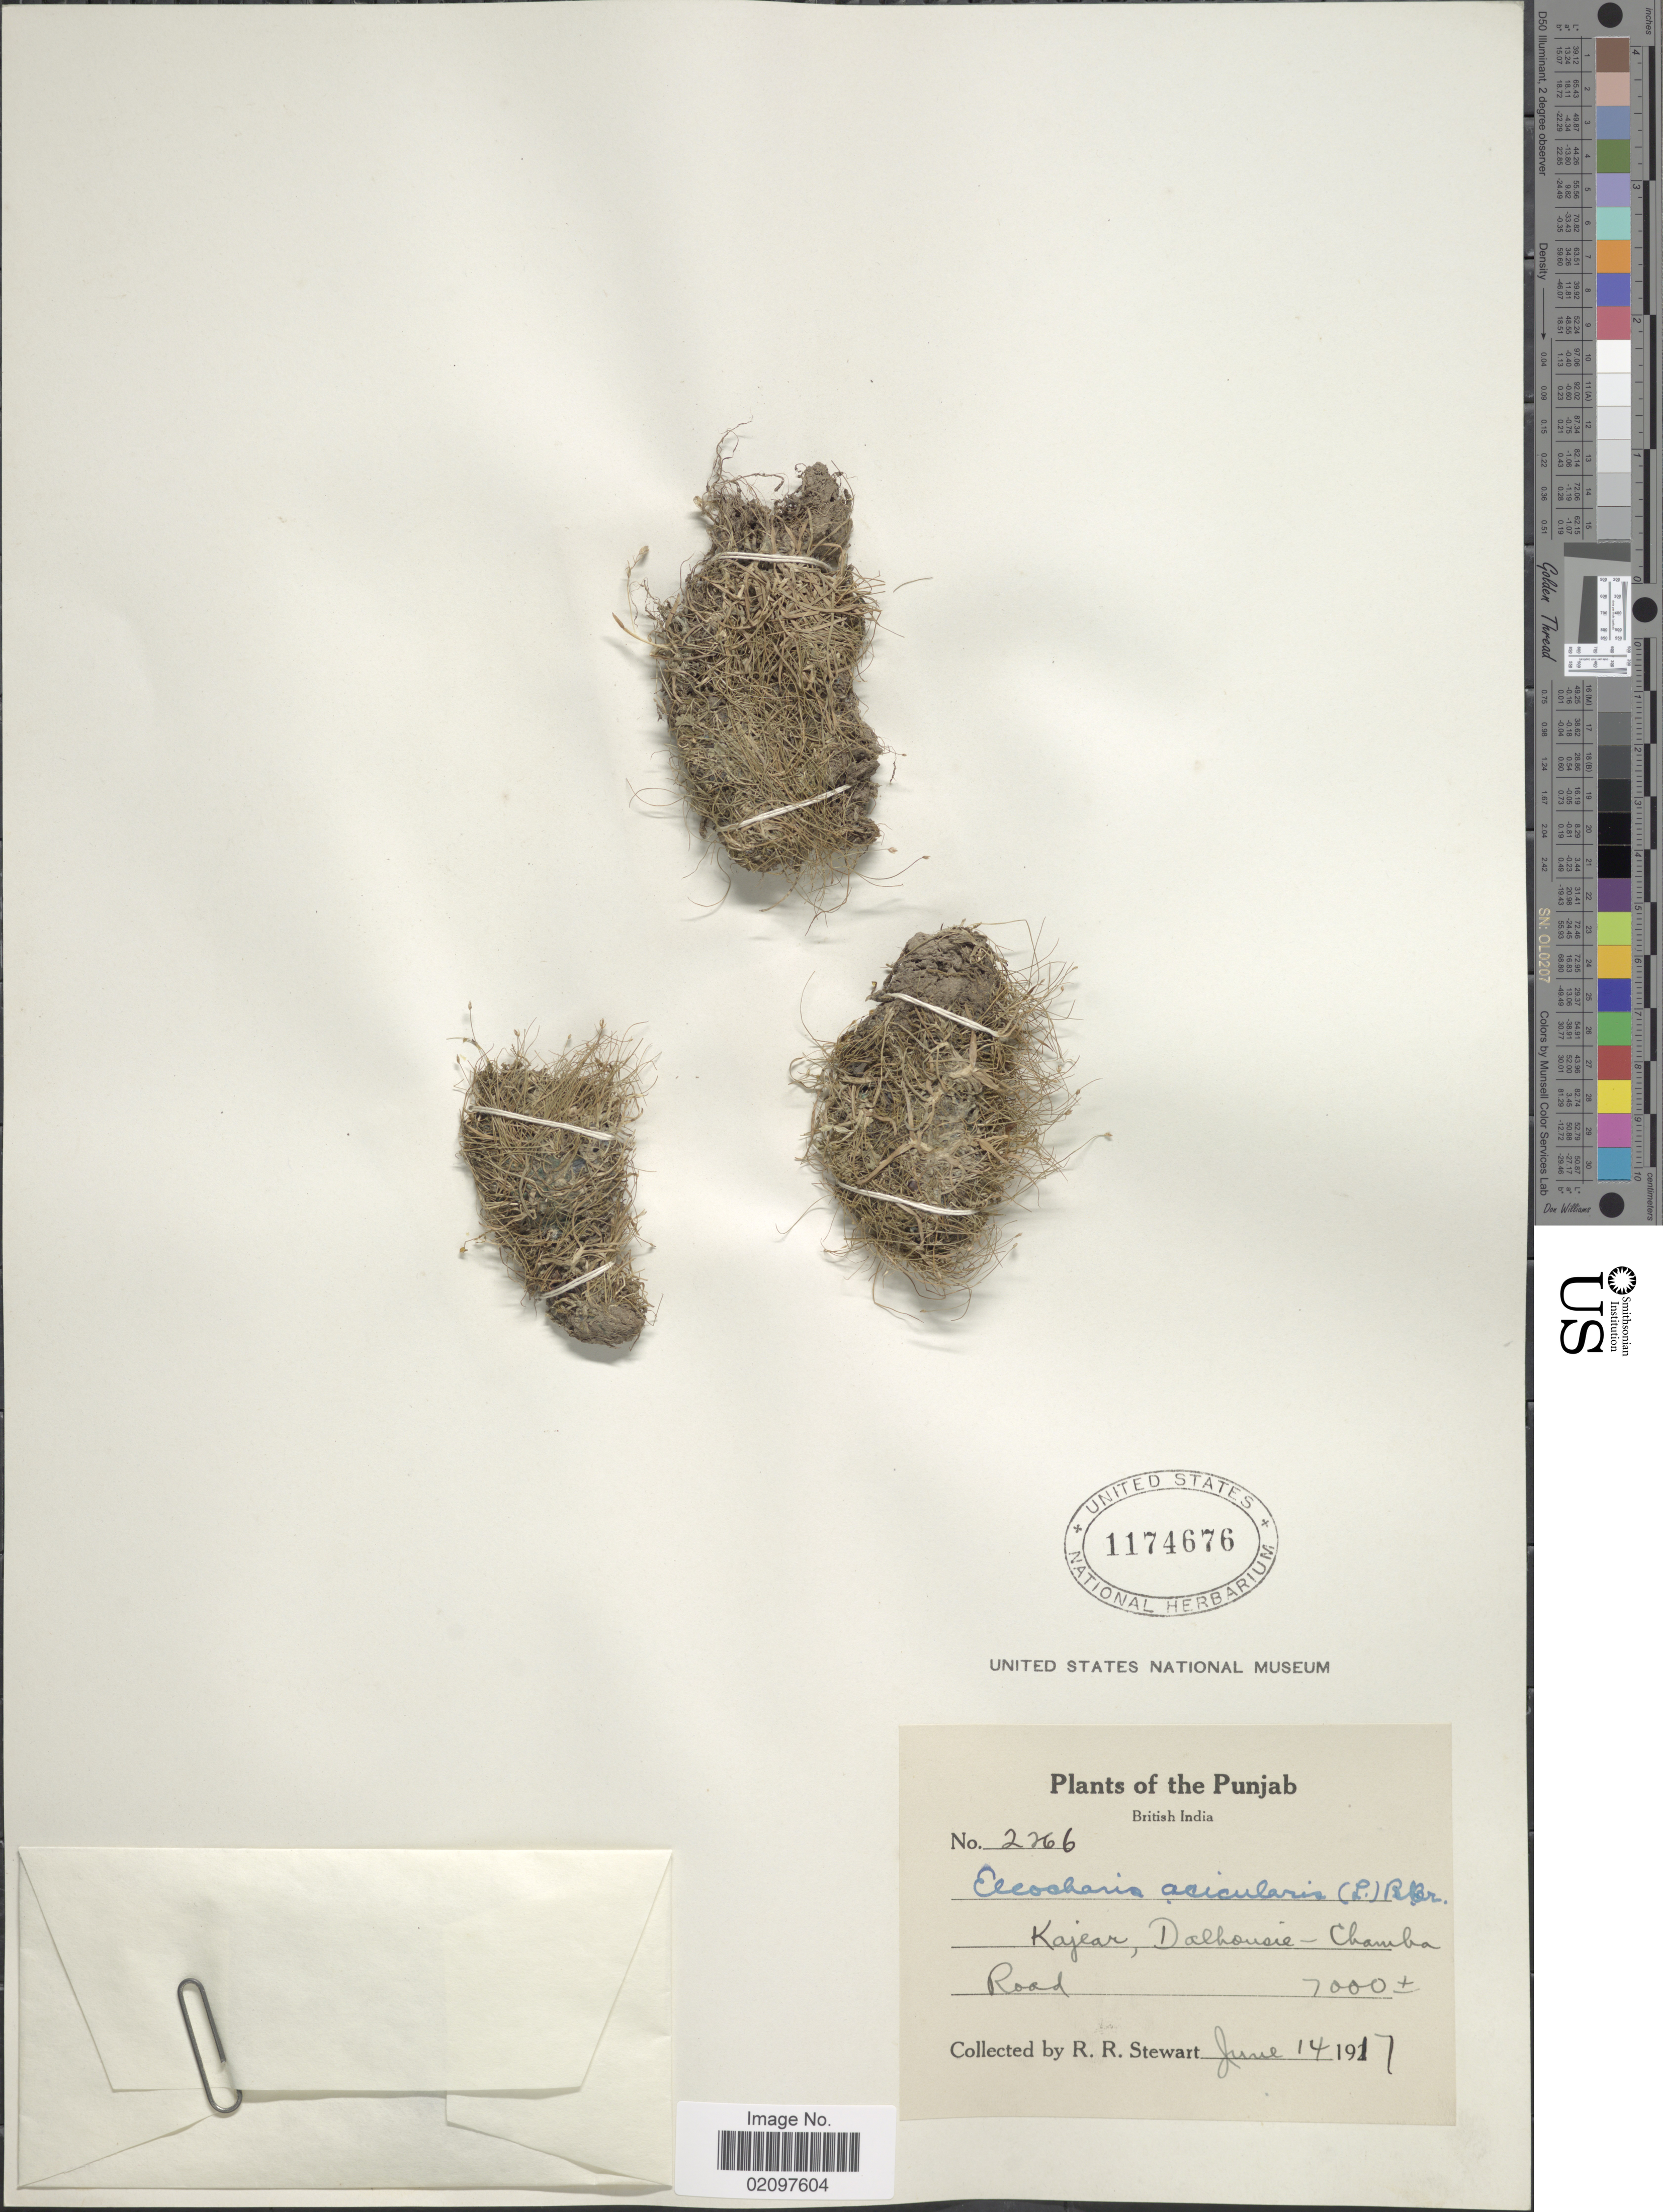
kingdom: Plantae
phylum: Tracheophyta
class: Liliopsida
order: Poales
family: Cyperaceae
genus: Eleocharis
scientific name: Eleocharis acicularis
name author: (L.) Roem. & Schult.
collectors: R. R. Stewart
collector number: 2266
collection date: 1917-06-14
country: India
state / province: Punjab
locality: British India, Kajear, Dalhousie - Chamba Road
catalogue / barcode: US 1174676